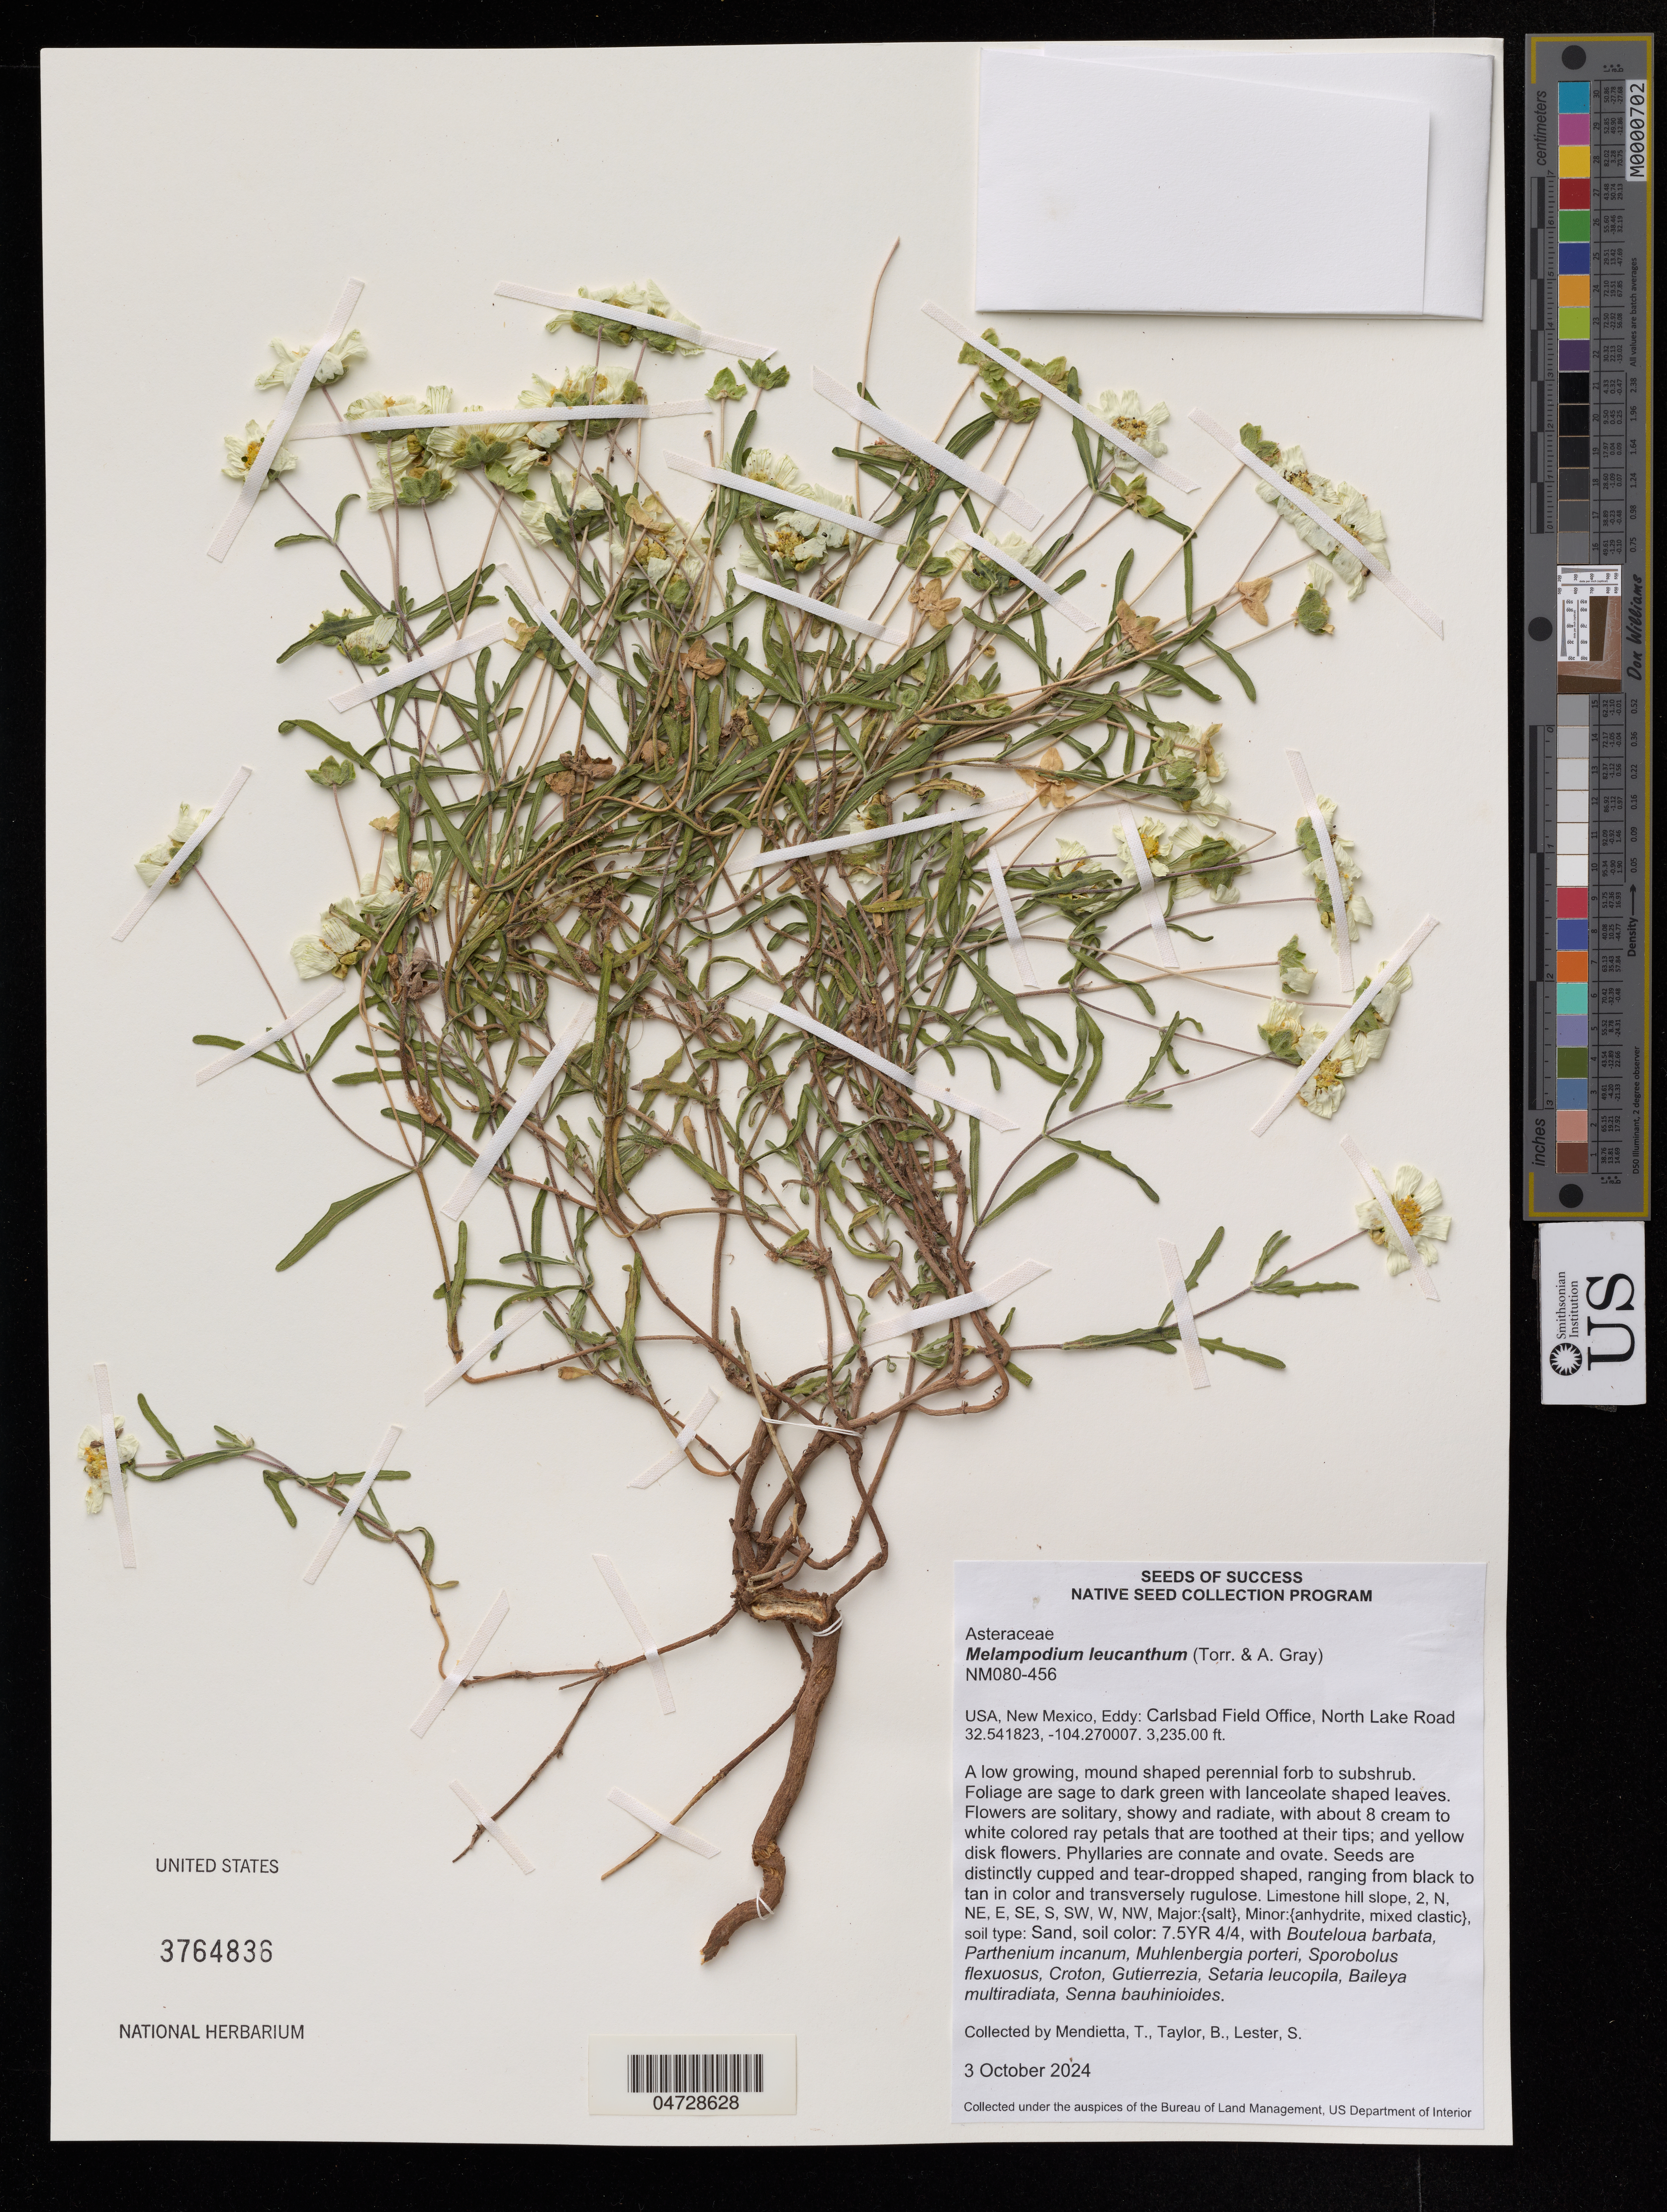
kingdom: Plantae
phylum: Tracheophyta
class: Magnoliopsida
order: Asterales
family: Asteraceae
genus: Melampodium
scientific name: Melampodium leucanthum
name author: Torr. & A. Gray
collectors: T. Mendietta & B. Taylor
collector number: NM080-456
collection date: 2024-10-03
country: United States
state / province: New Mexico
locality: Eddy: Carlsbad Field Office, North Lake Road.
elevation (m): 986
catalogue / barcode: US 3764836